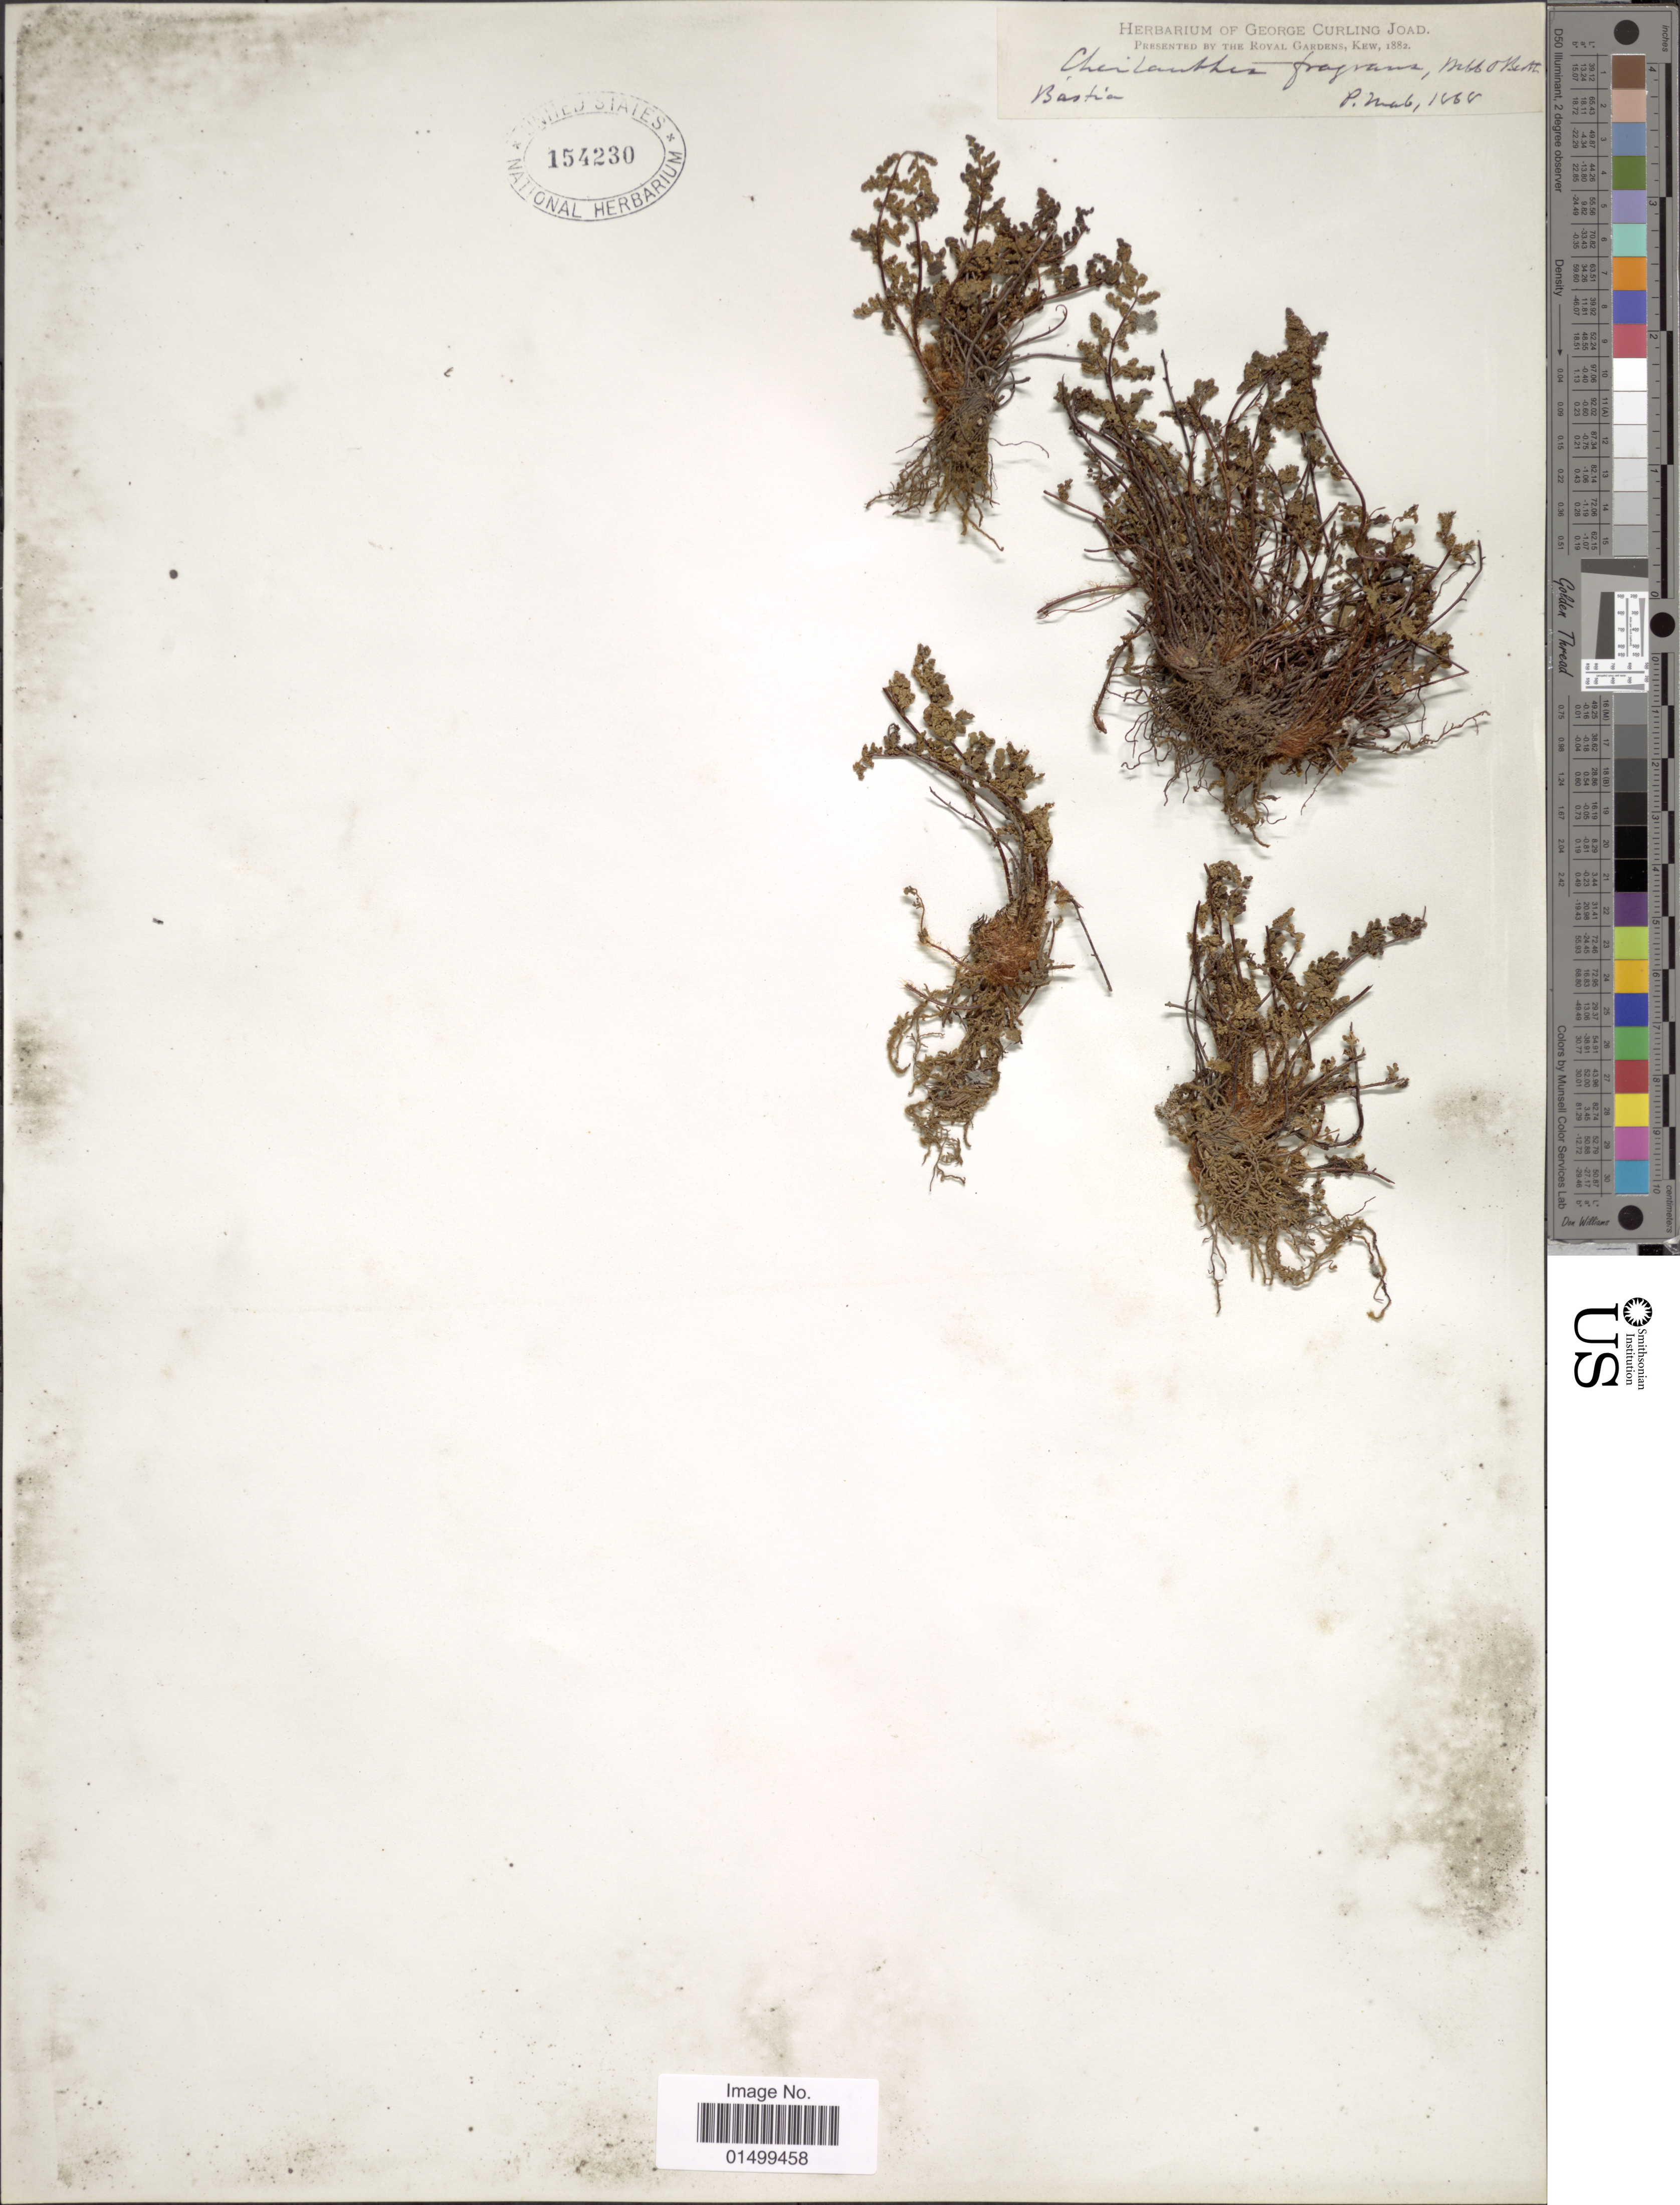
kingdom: Plantae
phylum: Tracheophyta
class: Polypodiopsida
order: Polypodiales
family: Pteridaceae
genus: Cheilanthes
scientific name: Cheilanthes pteridioides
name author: (Reichard) C. Chr.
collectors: G. C. Joad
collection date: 1868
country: France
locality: Bastia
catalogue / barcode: US 154230